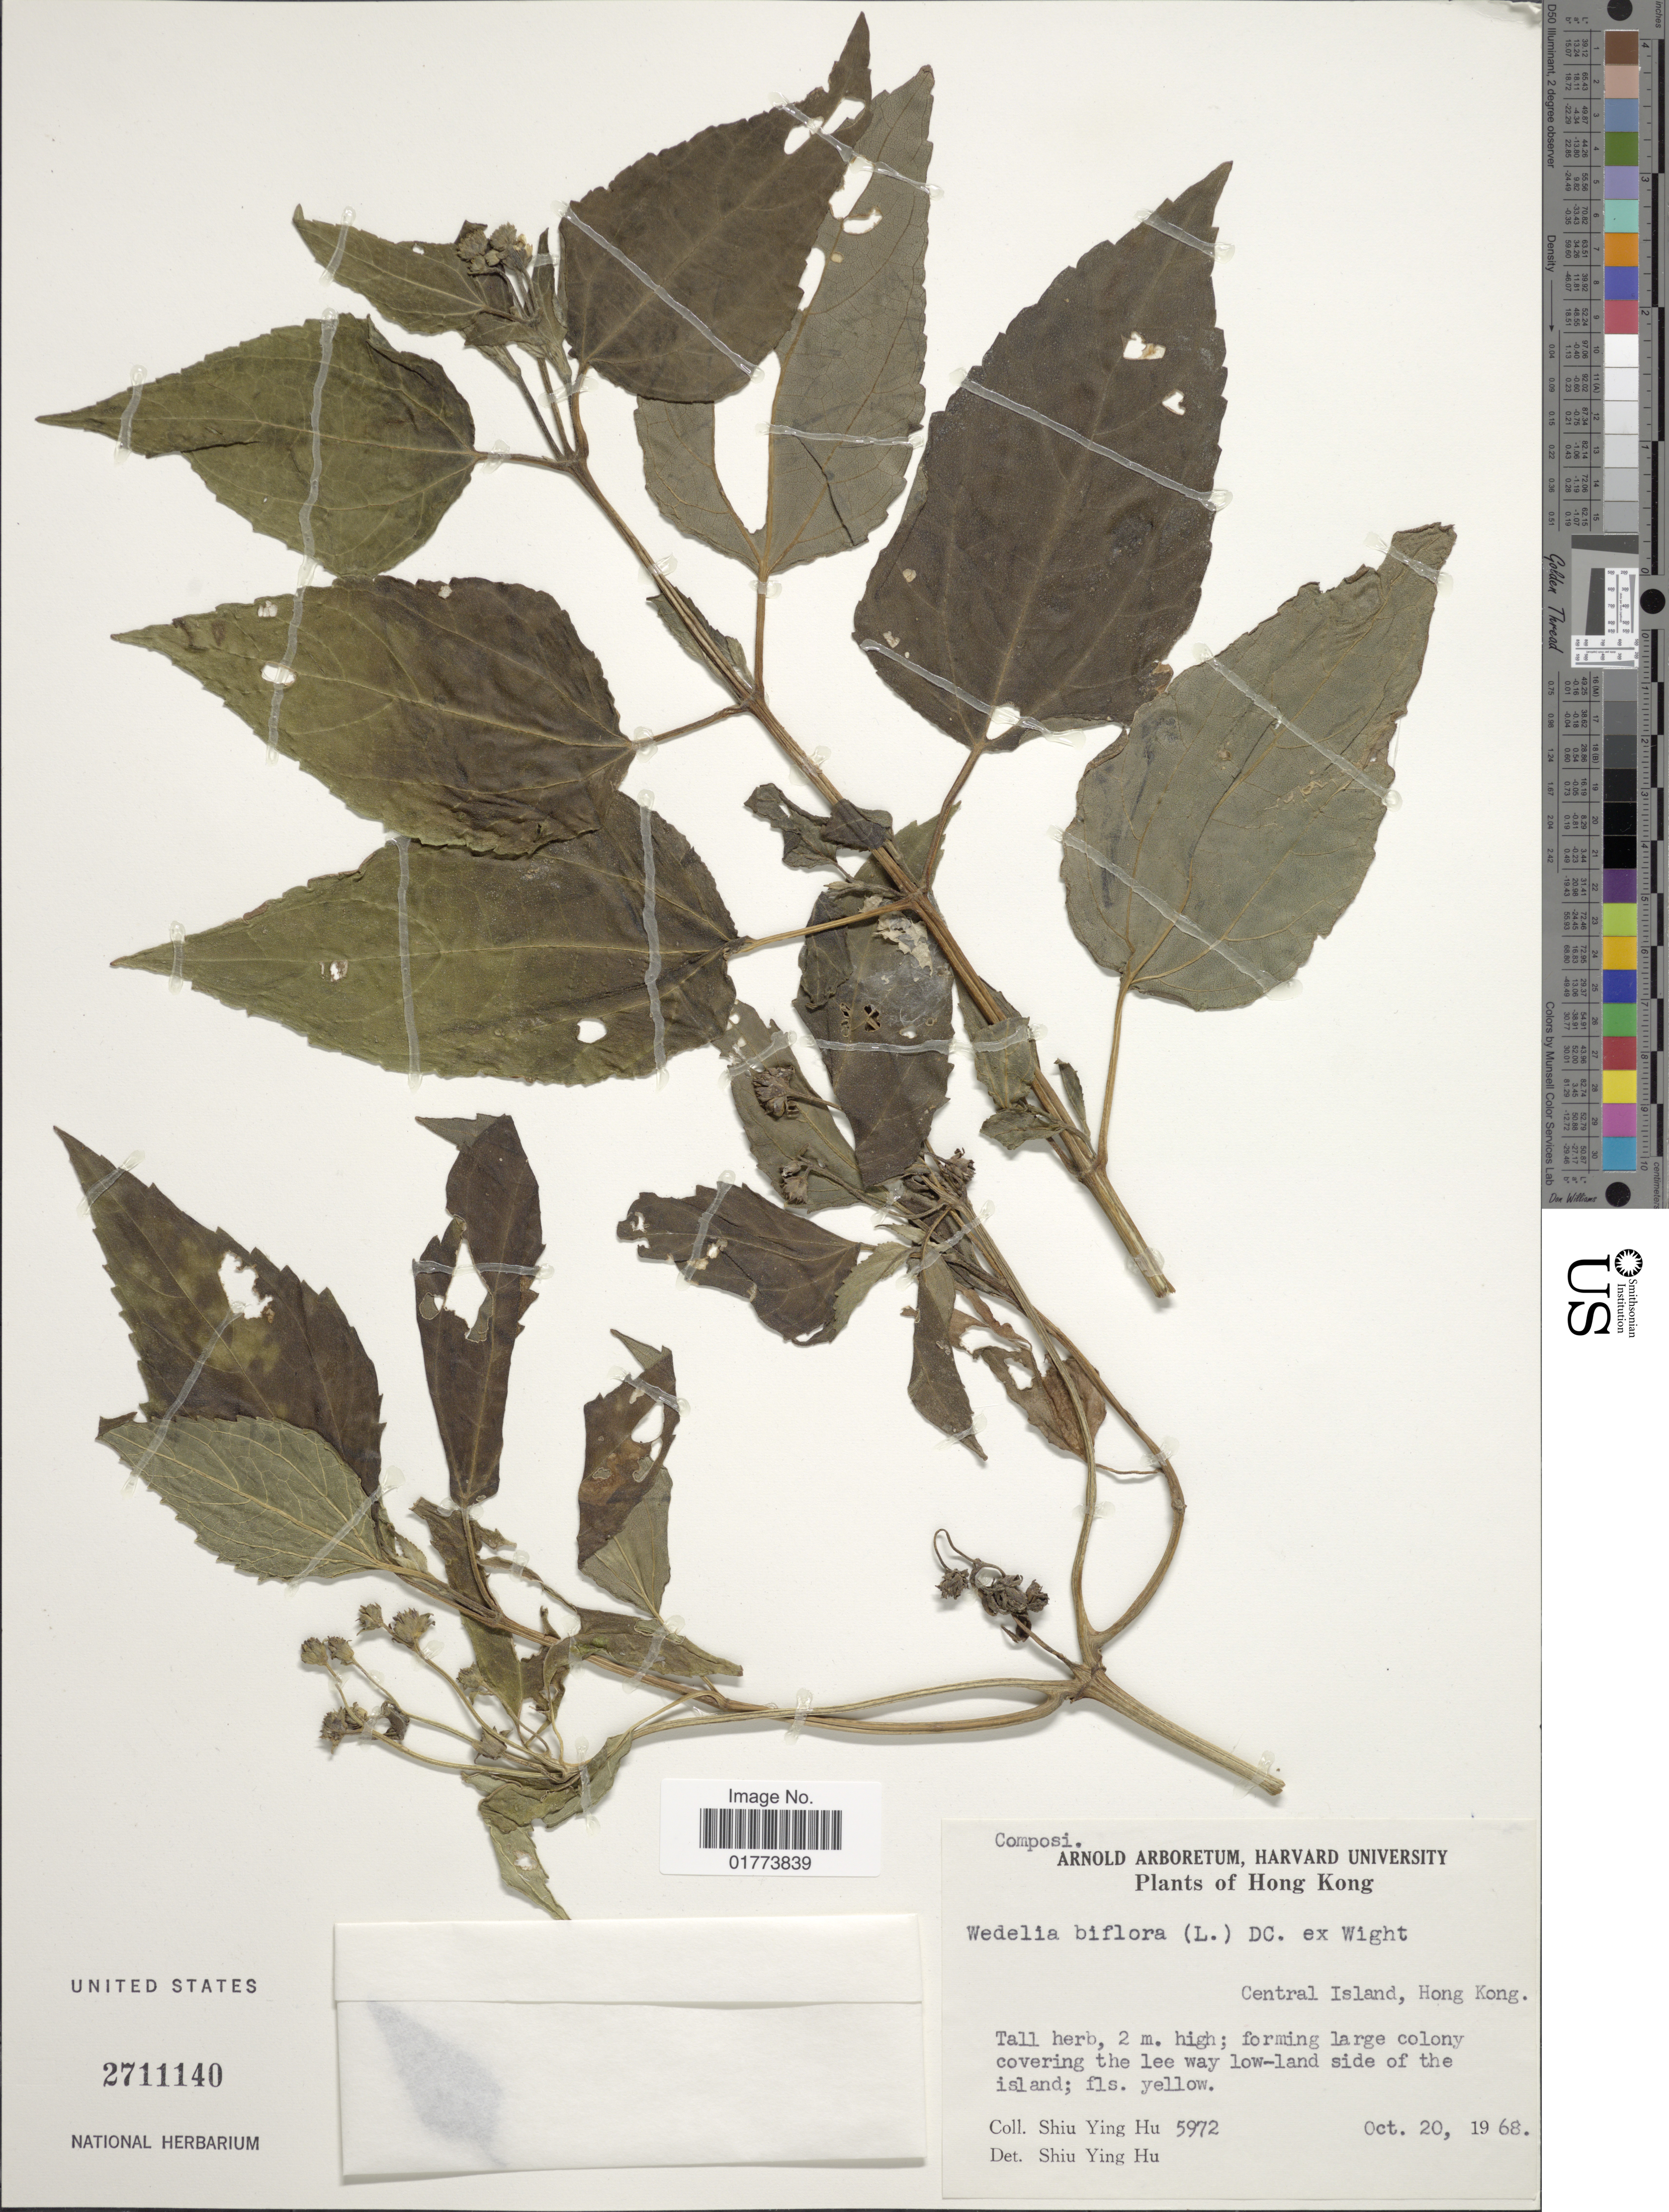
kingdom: Plantae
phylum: Tracheophyta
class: Magnoliopsida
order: Asterales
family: Asteraceae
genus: Wollastonia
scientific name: Wollastonia biflora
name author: (L.) DC.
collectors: S. Y. Hu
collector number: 5972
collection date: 1968-10-20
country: China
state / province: Hong Kong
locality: Central Island, Hong Kong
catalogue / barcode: US 2711140